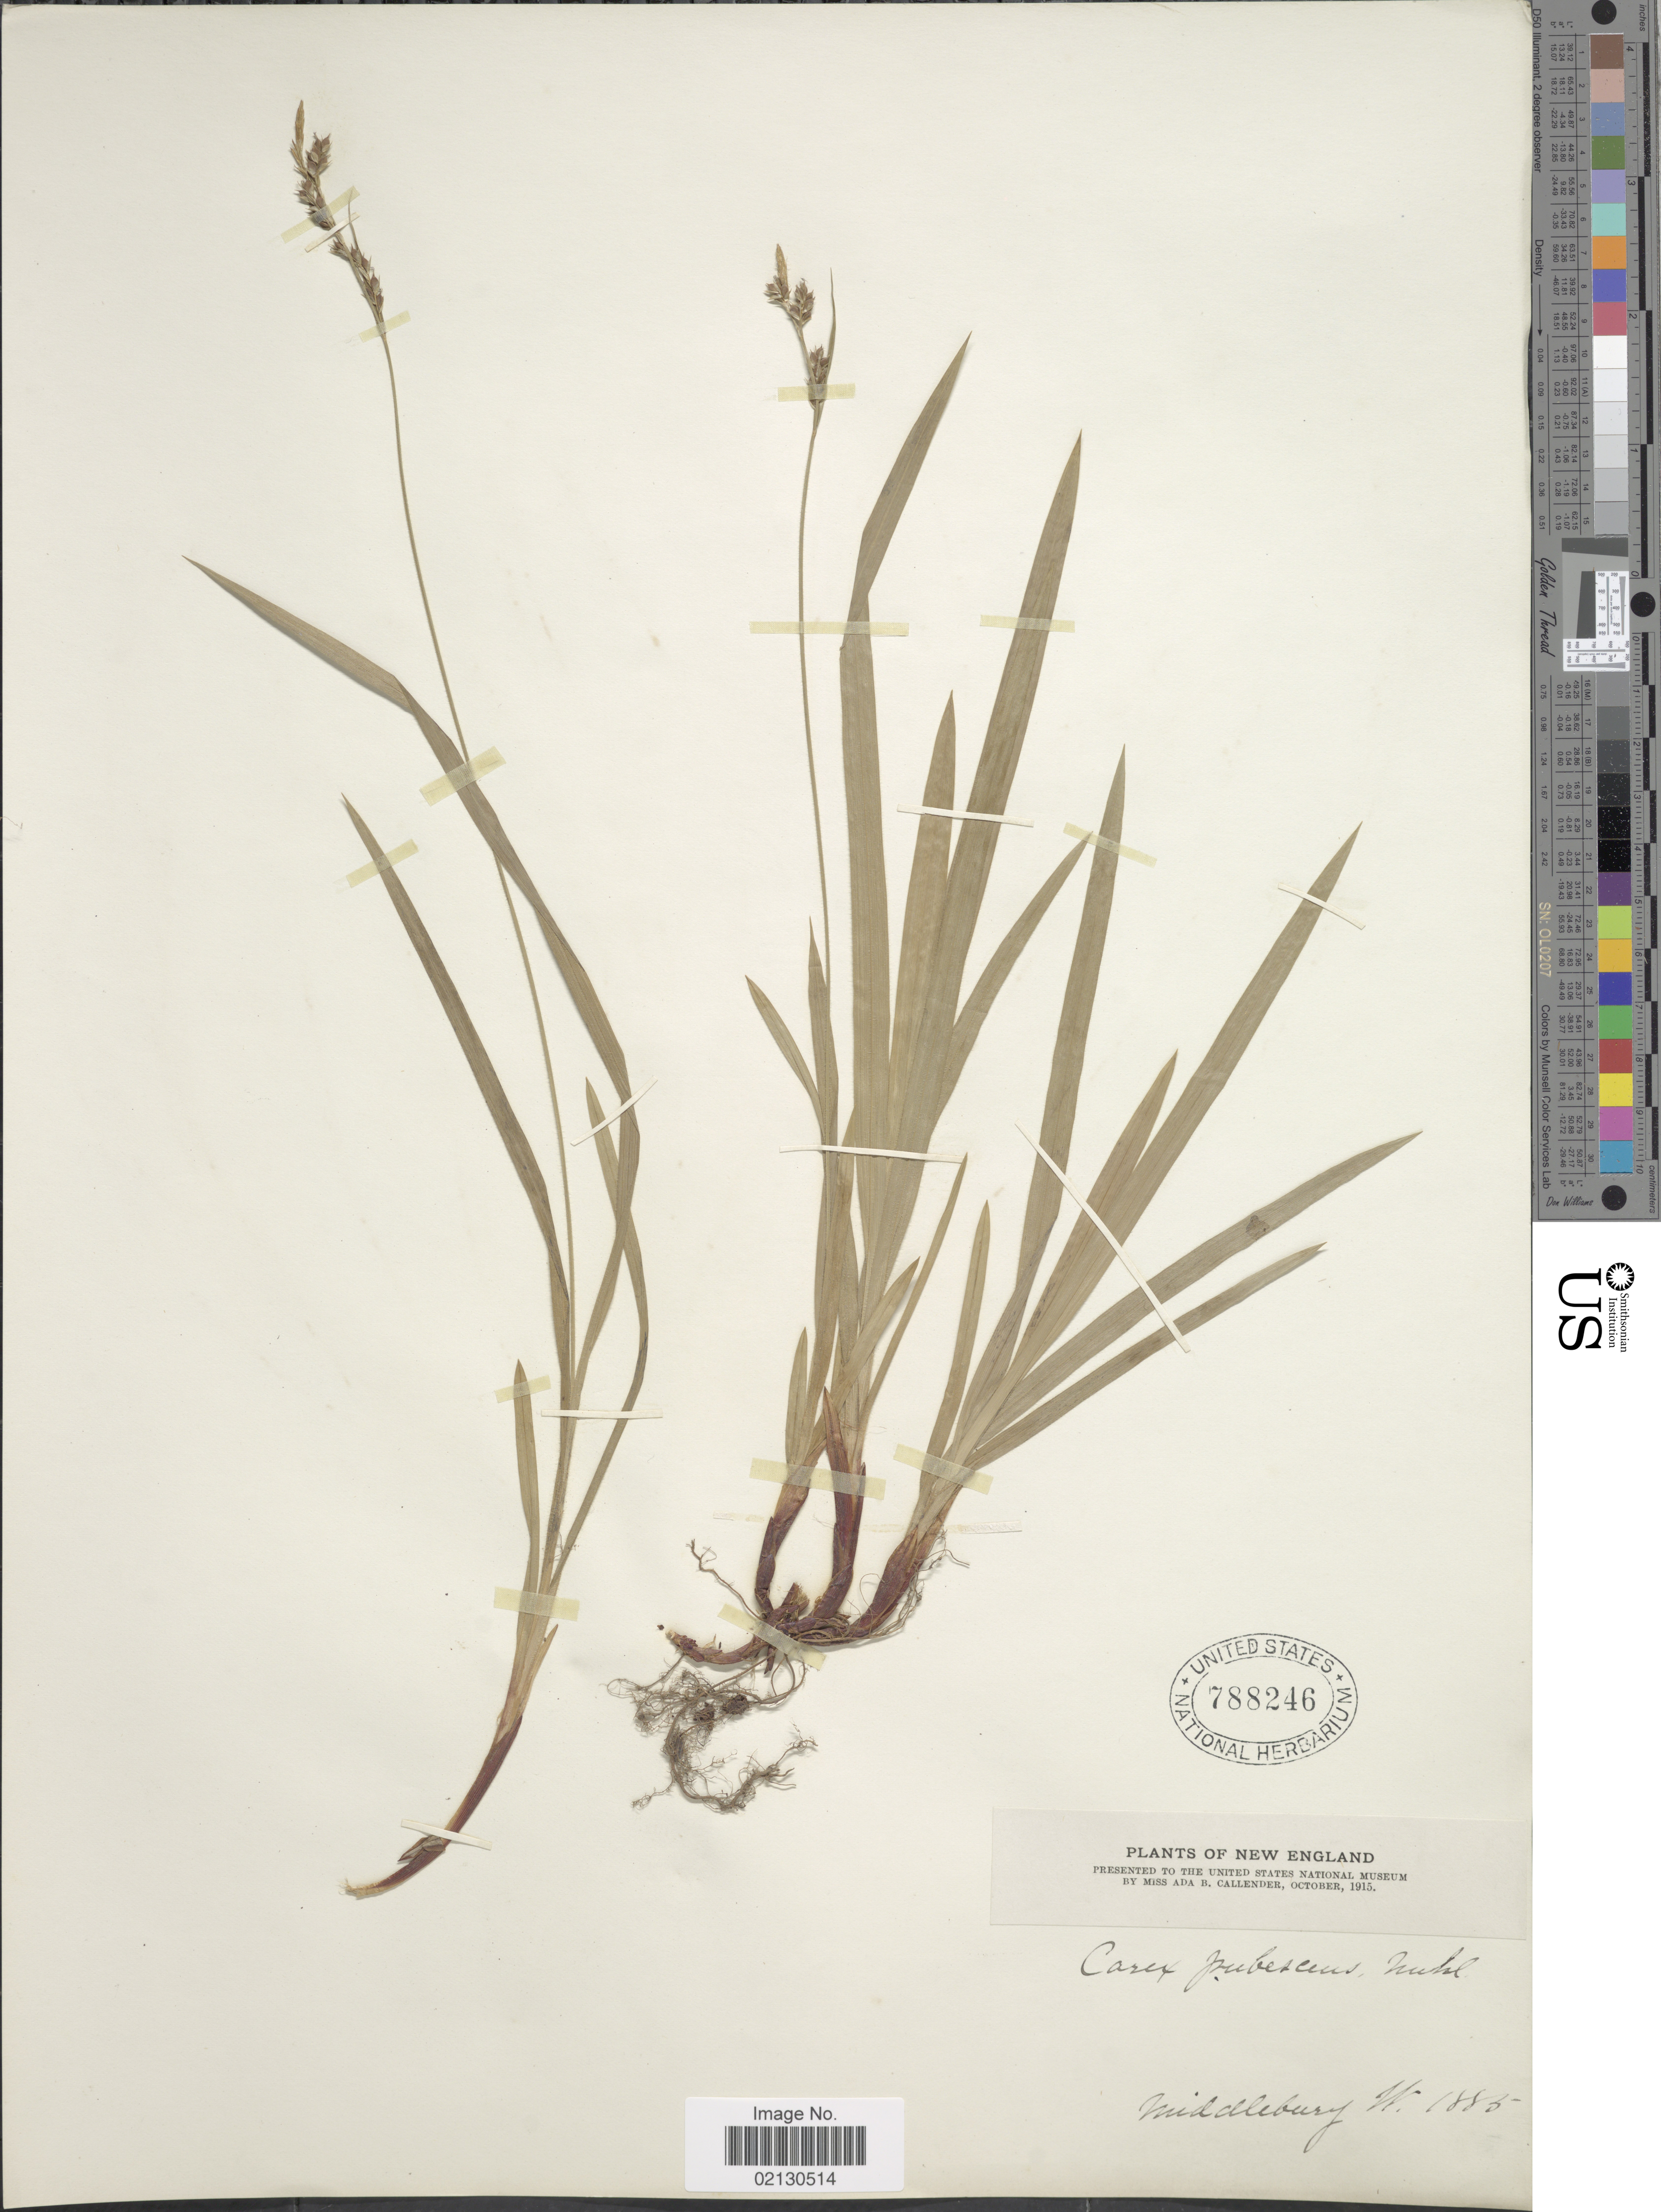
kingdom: Plantae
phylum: Tracheophyta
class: Liliopsida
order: Poales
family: Cyperaceae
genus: Carex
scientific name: Carex hirtifolia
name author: Mack.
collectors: A. Callender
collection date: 1885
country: United States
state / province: Vermont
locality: New England. Middlebury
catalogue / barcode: US 788246